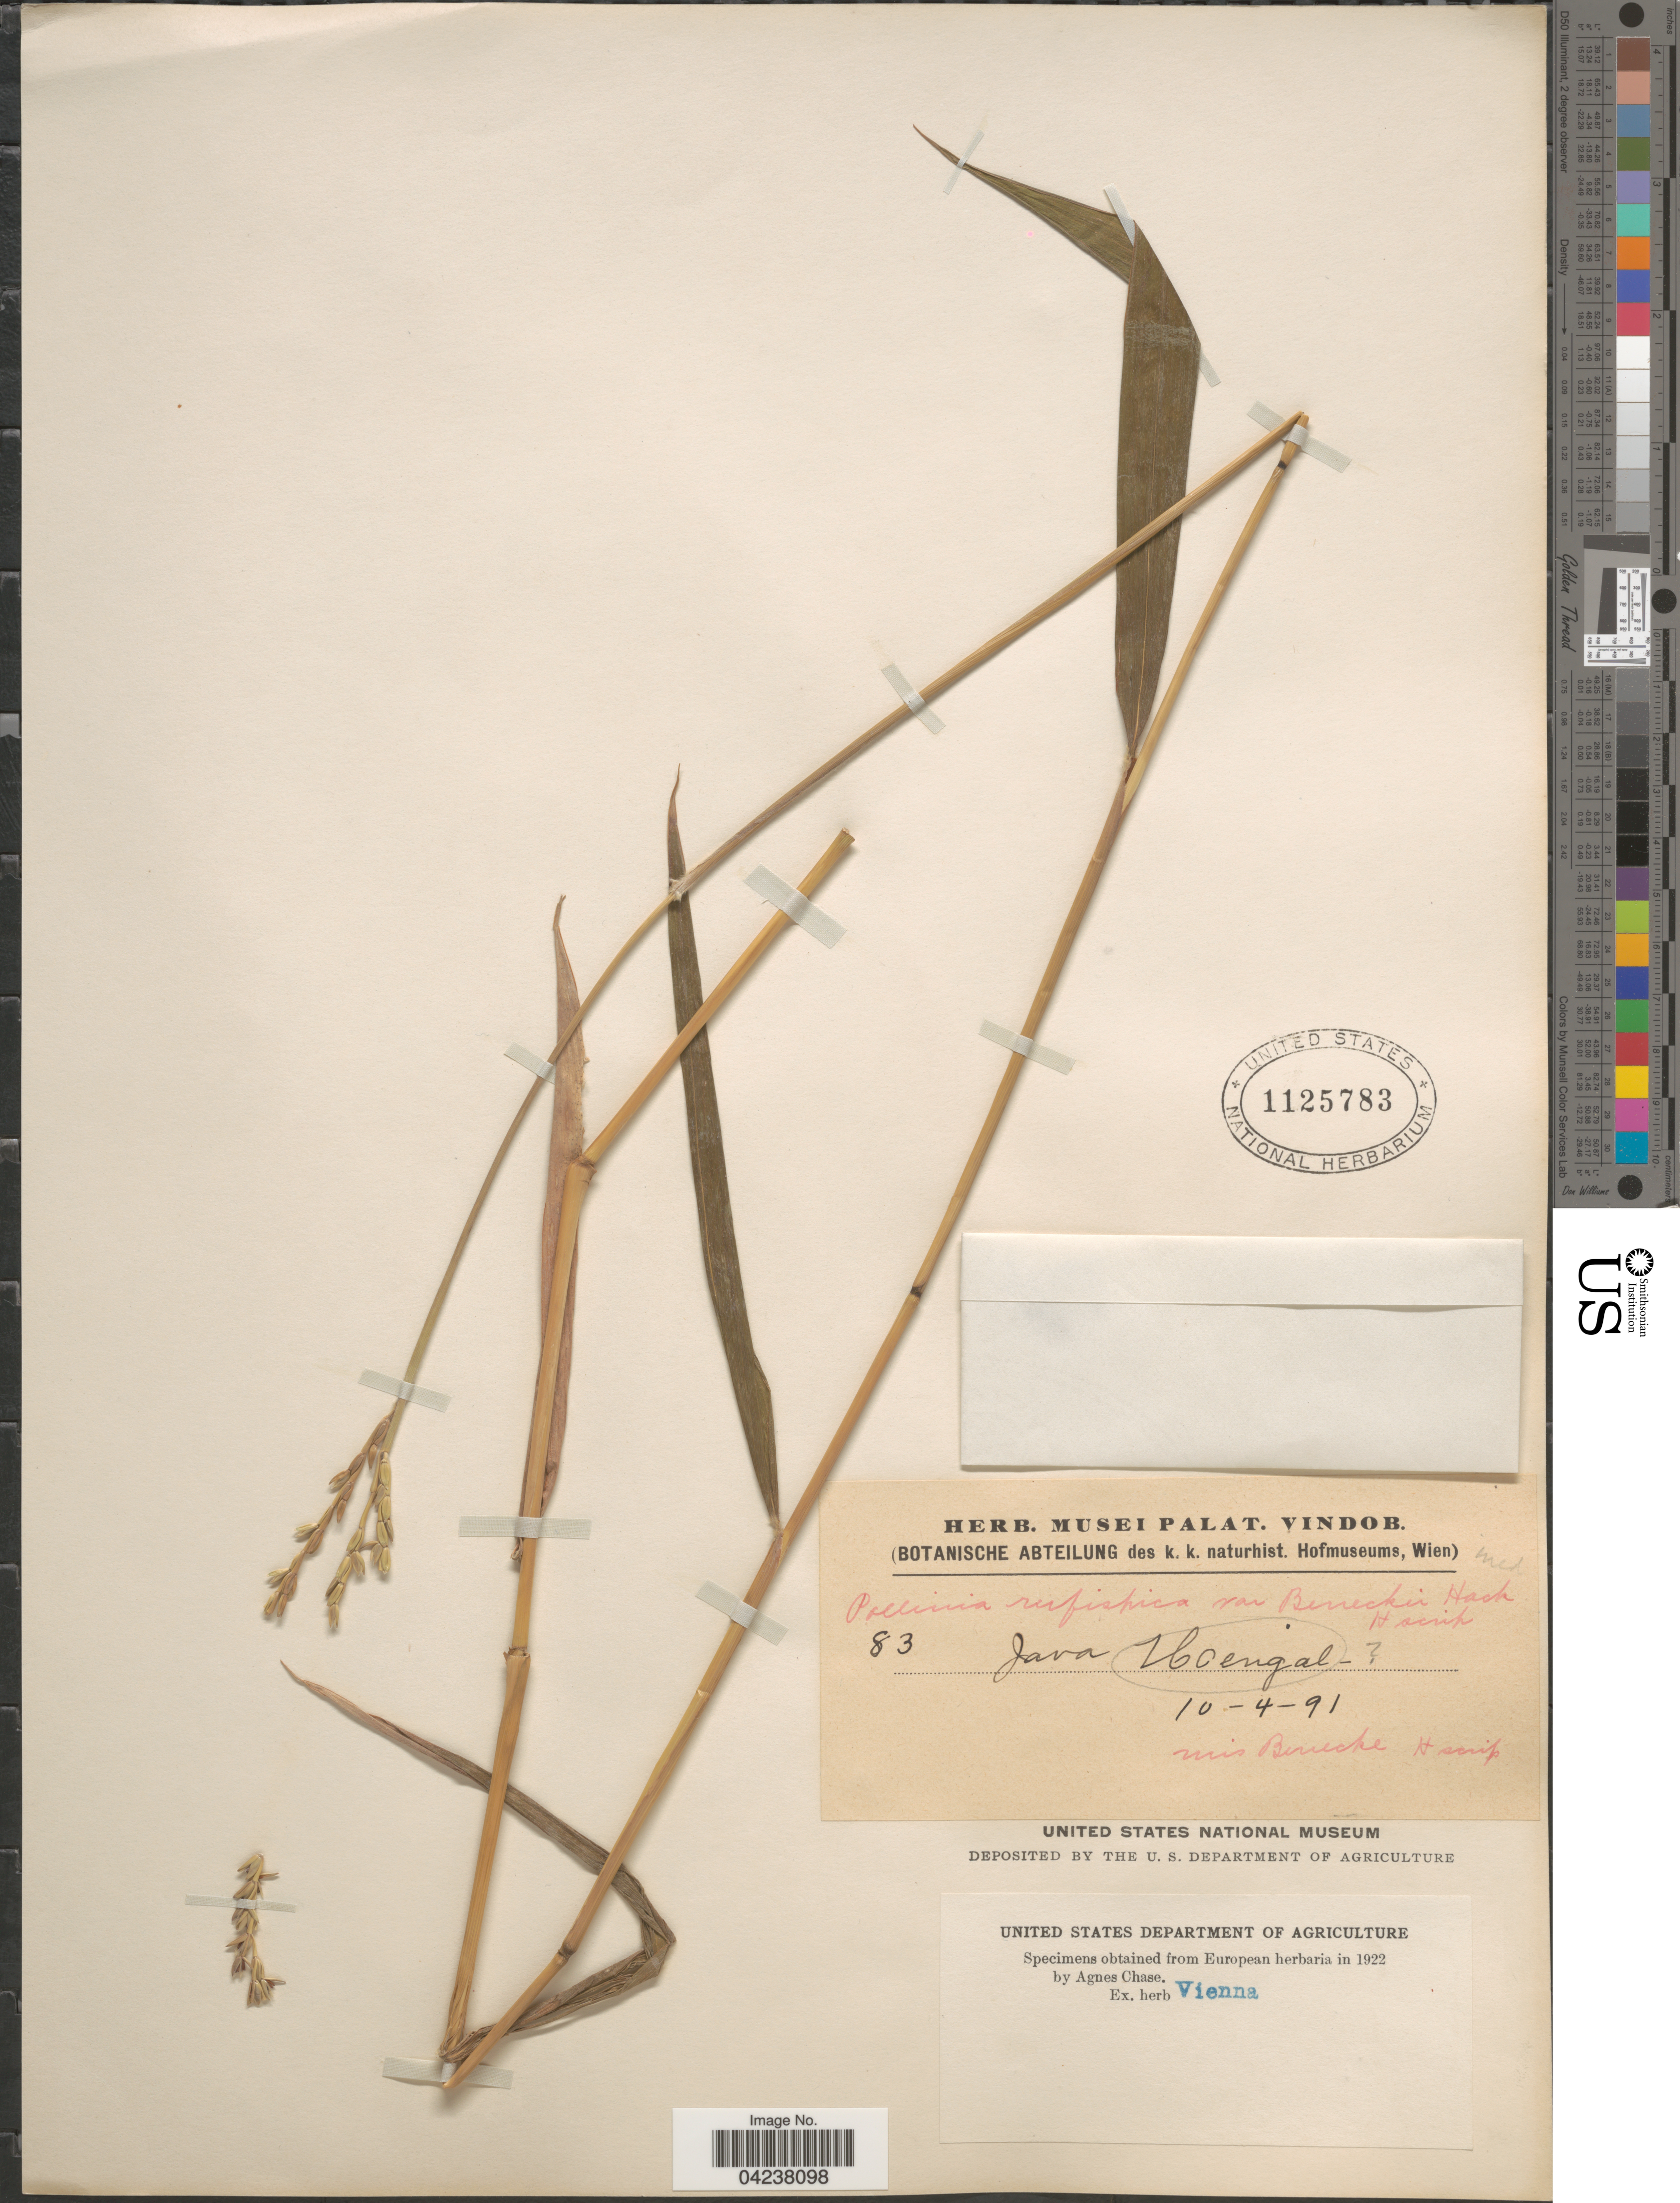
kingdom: Plantae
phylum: Tracheophyta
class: Liliopsida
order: Poales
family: Poaceae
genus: Microstegium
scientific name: Microstegium rufispicum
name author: (Steud.) A. Camus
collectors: Ex herb. Musei Palat. Vindob.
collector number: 83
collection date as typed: Transcribed d/m/y: 10/4/91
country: Indonesia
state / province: Java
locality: Hoengal. [unsure placement]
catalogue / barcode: US 1125783